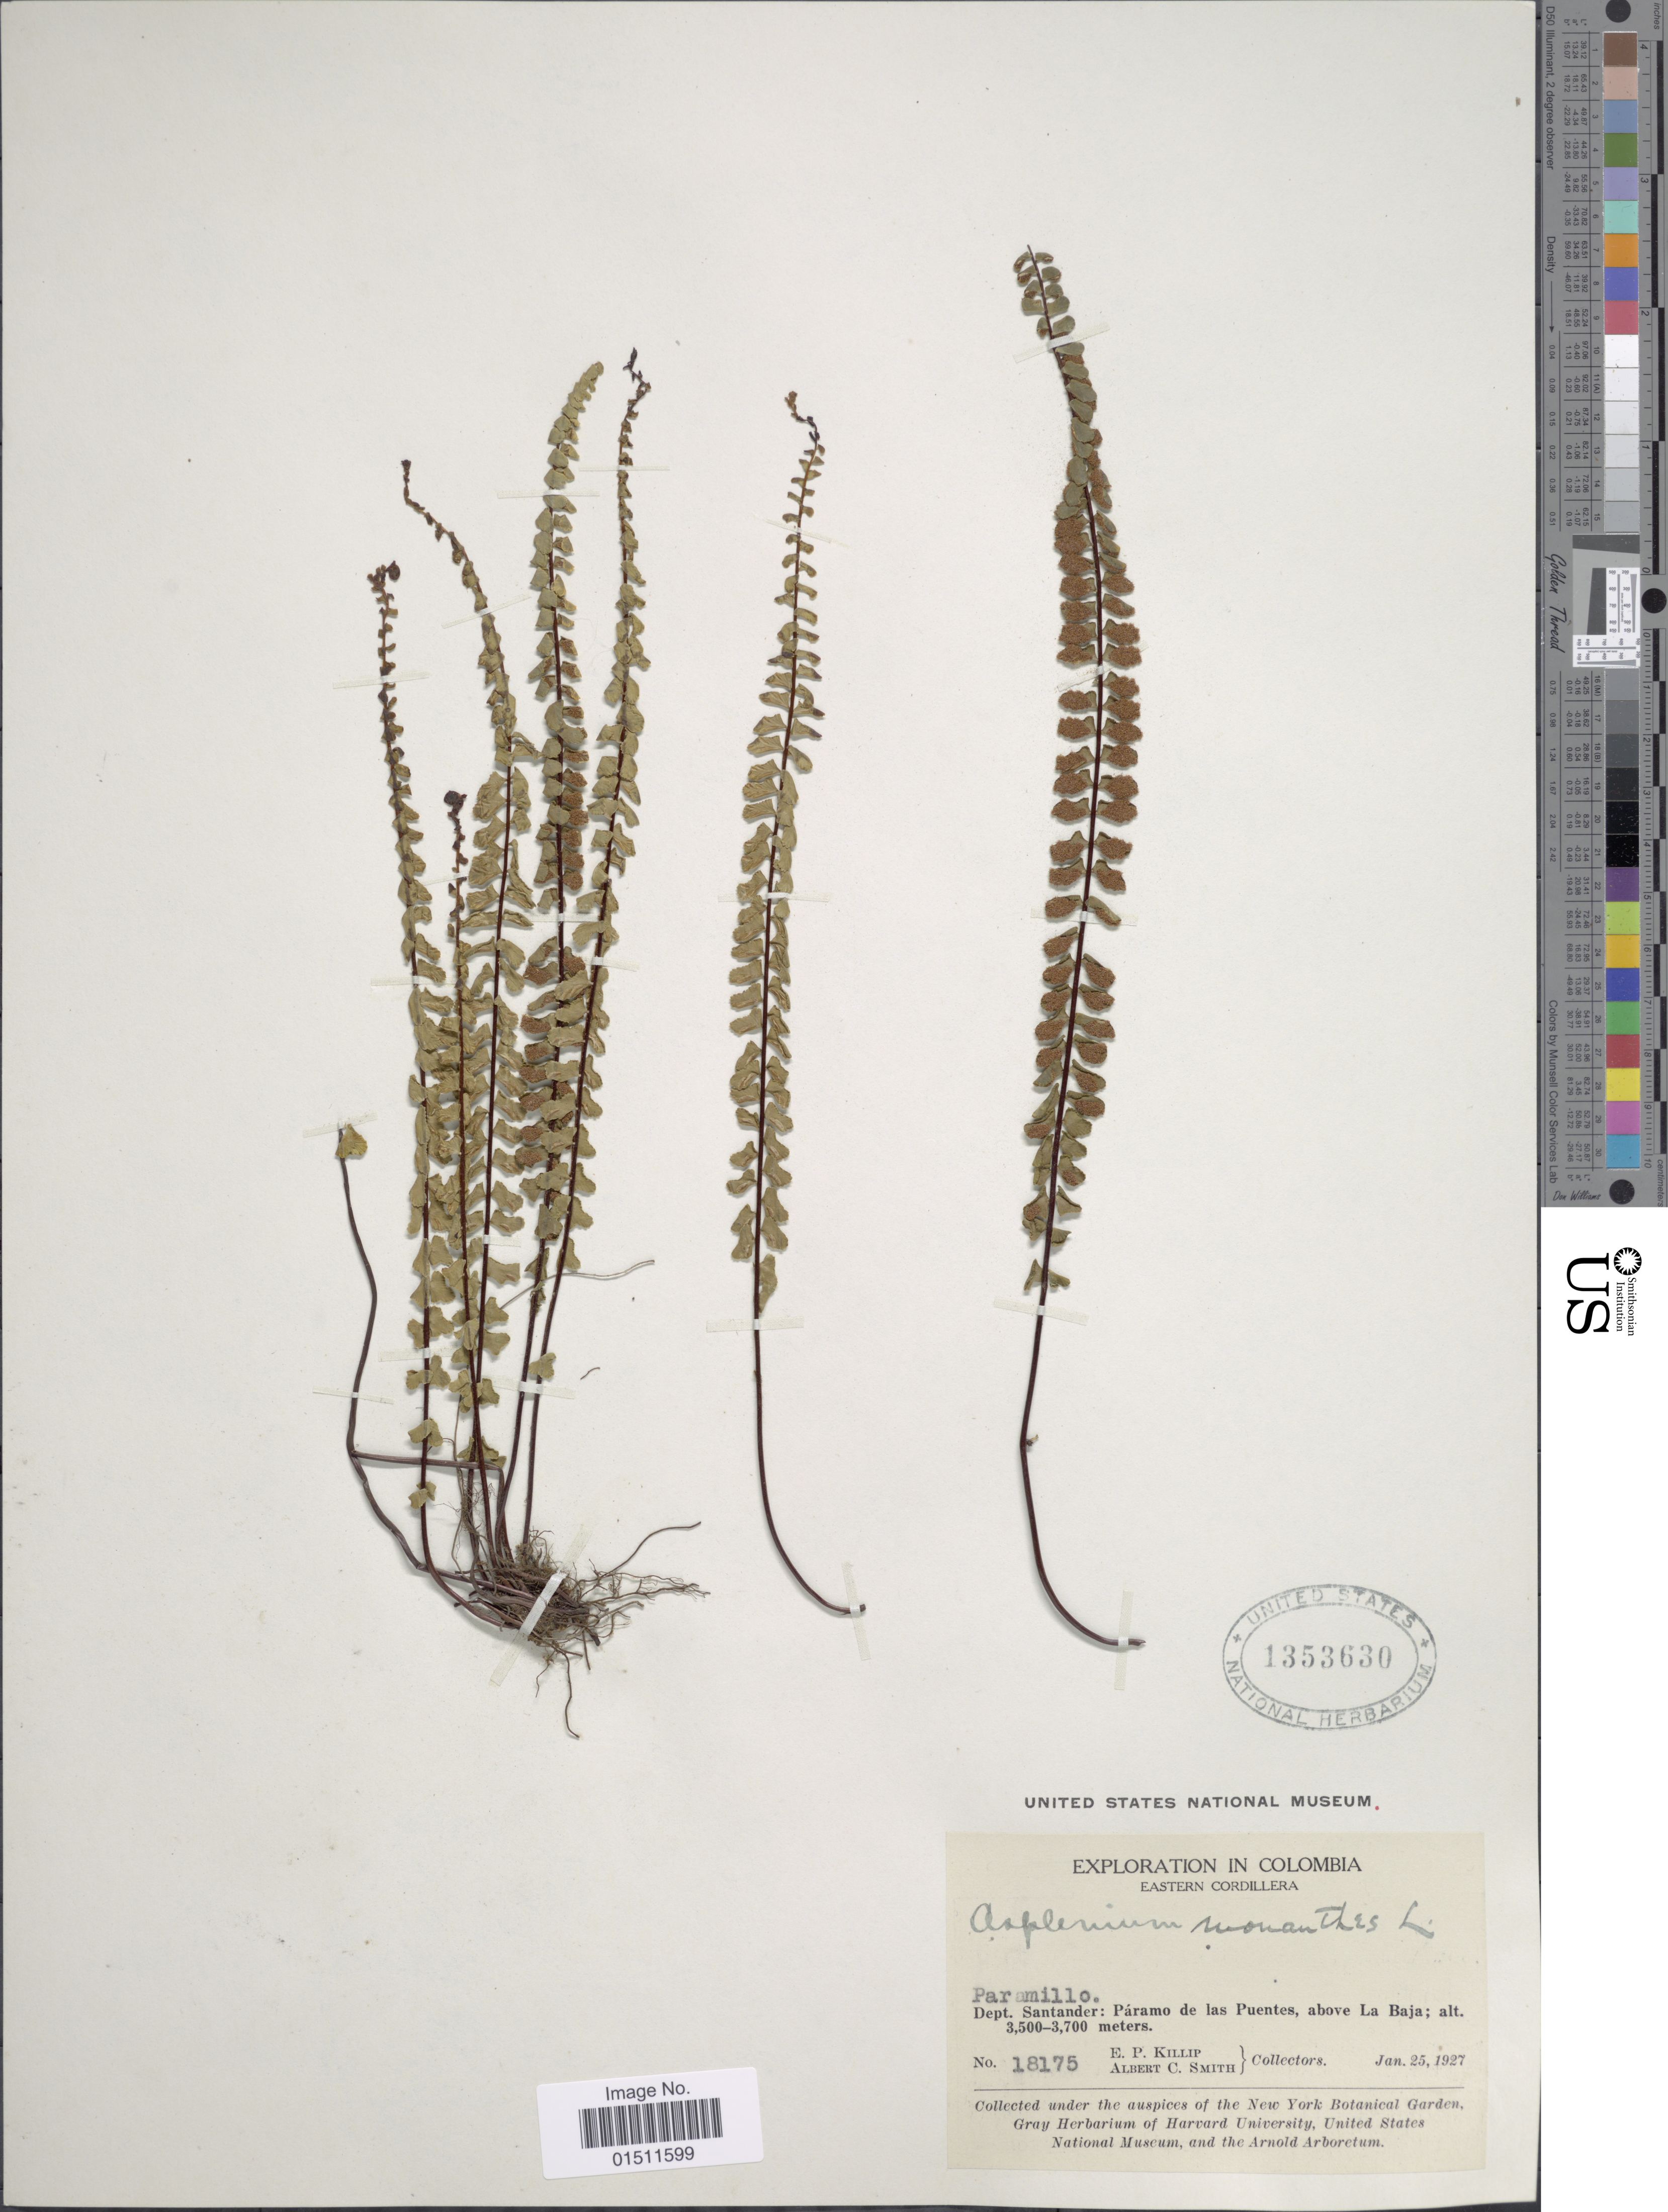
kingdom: Plantae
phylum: Tracheophyta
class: Polypodiopsida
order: Polypodiales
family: Aspleniaceae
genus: Asplenium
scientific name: Asplenium monanthes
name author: L.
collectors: E. P. Killip & A. C. Smith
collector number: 18175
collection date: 1927-01-25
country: Colombia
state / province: Santander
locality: Eastern Cordillera, Dept. Santander: Paramo de las Puentes, above La Baja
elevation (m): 3500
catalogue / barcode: US 1353630